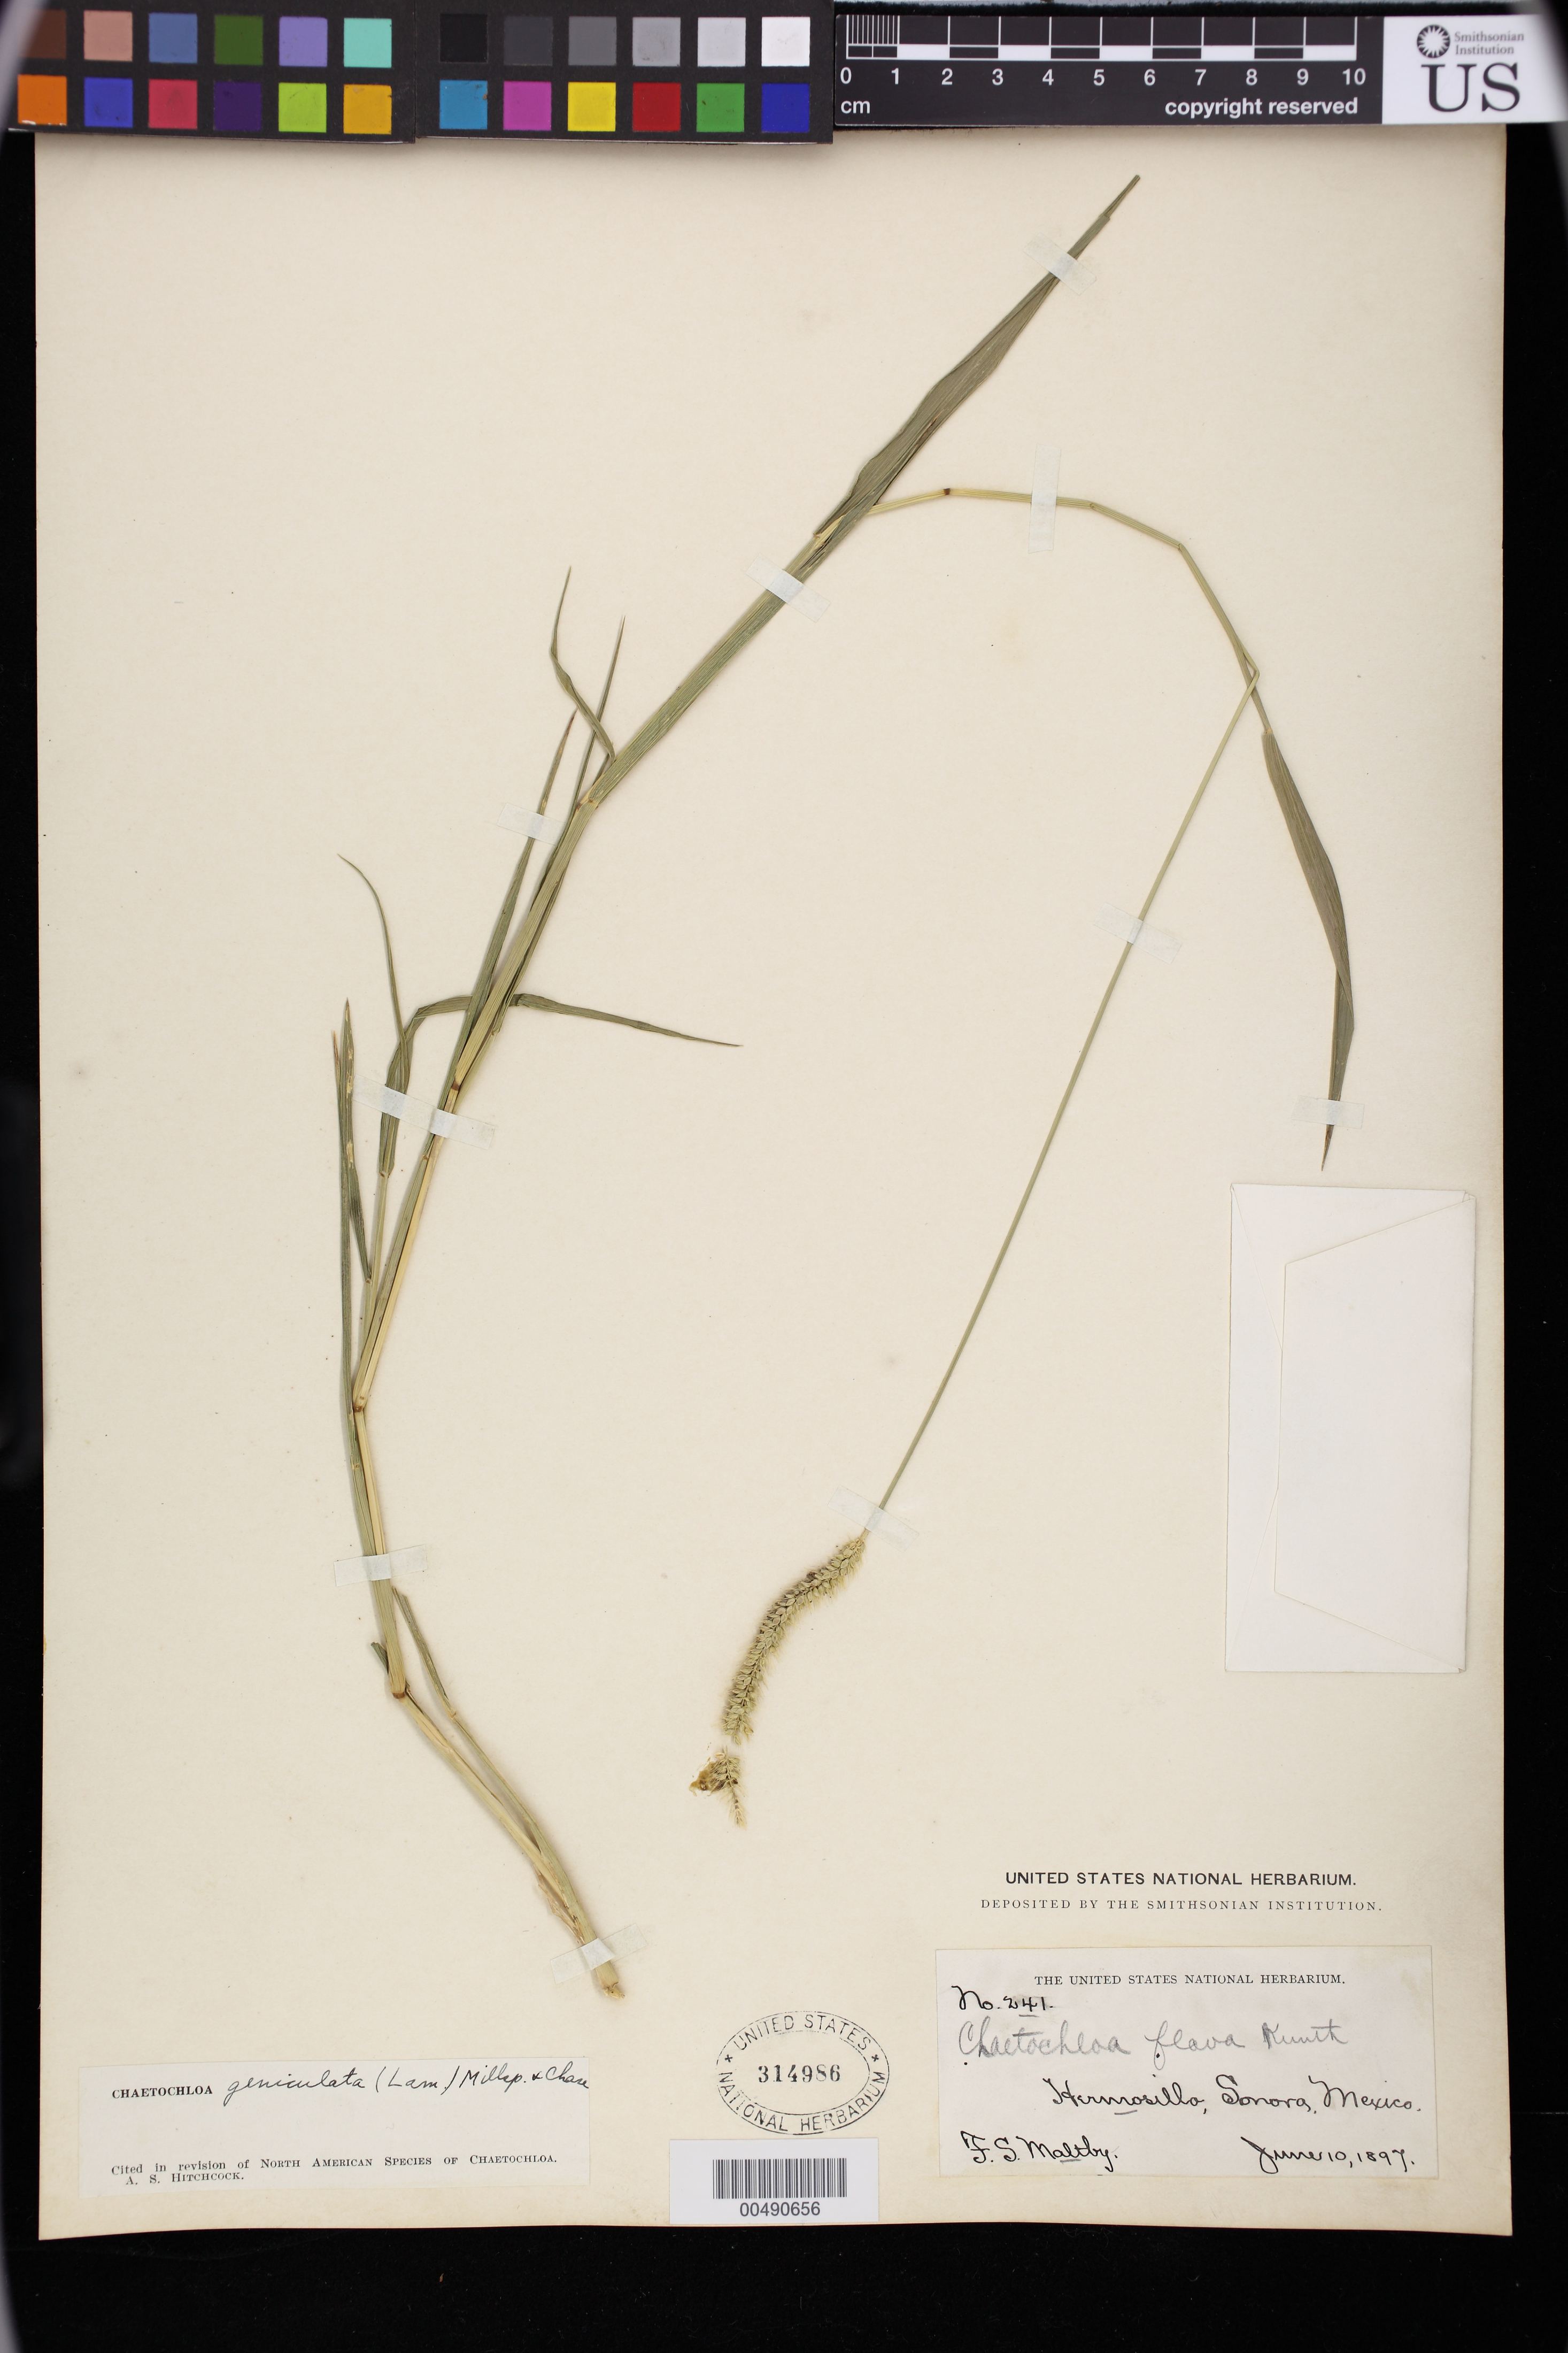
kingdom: Plantae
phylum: Tracheophyta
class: Liliopsida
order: Poales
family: Poaceae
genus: Setaria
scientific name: Setaria geniculata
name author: (Lam.) P. Beauv.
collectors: T. S. Maltby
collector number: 241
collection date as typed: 10 Jun 1897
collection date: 1897-06-10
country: Mexico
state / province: Sonora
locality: Hermosillo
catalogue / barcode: US 314986